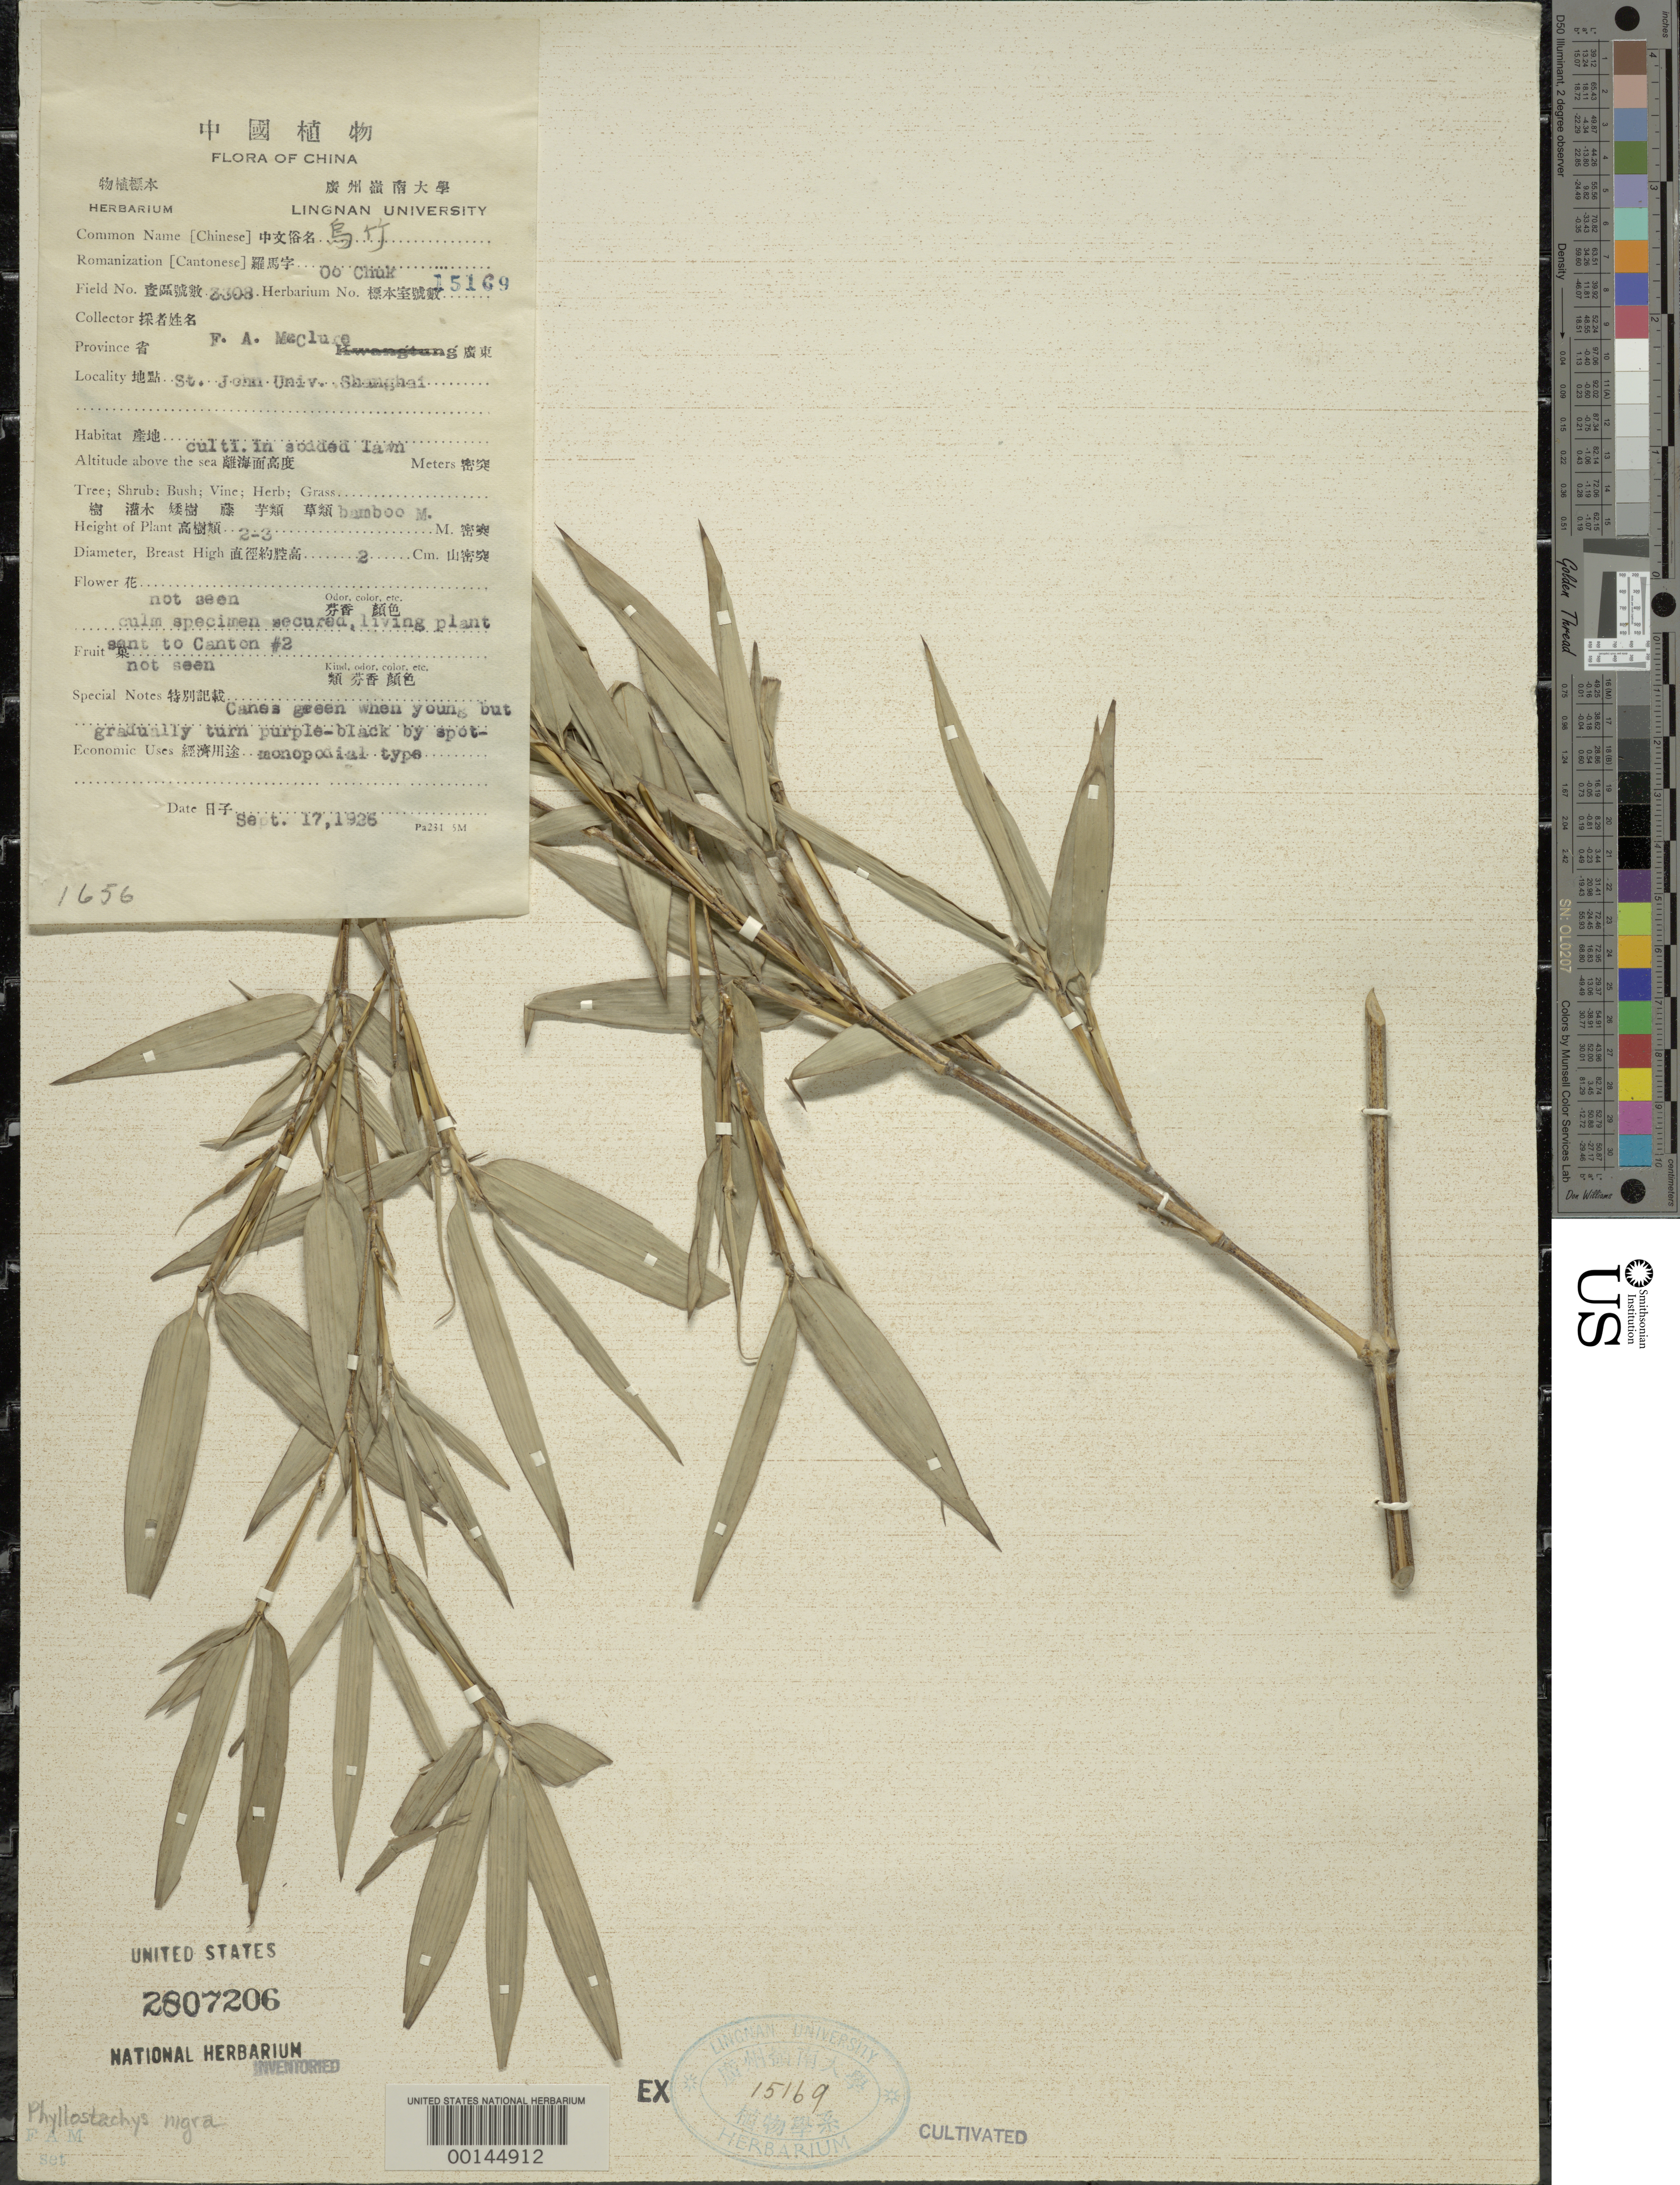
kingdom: Plantae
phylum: Tracheophyta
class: Liliopsida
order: Poales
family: Poaceae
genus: Phyllostachys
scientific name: Phyllostachys nigra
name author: (Lodd. ex Lindl.) Munro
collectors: F. A. McClure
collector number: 3308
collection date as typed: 17 Sep 1926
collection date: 1926-09-17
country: China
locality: St. john shanghai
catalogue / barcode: US 2807206